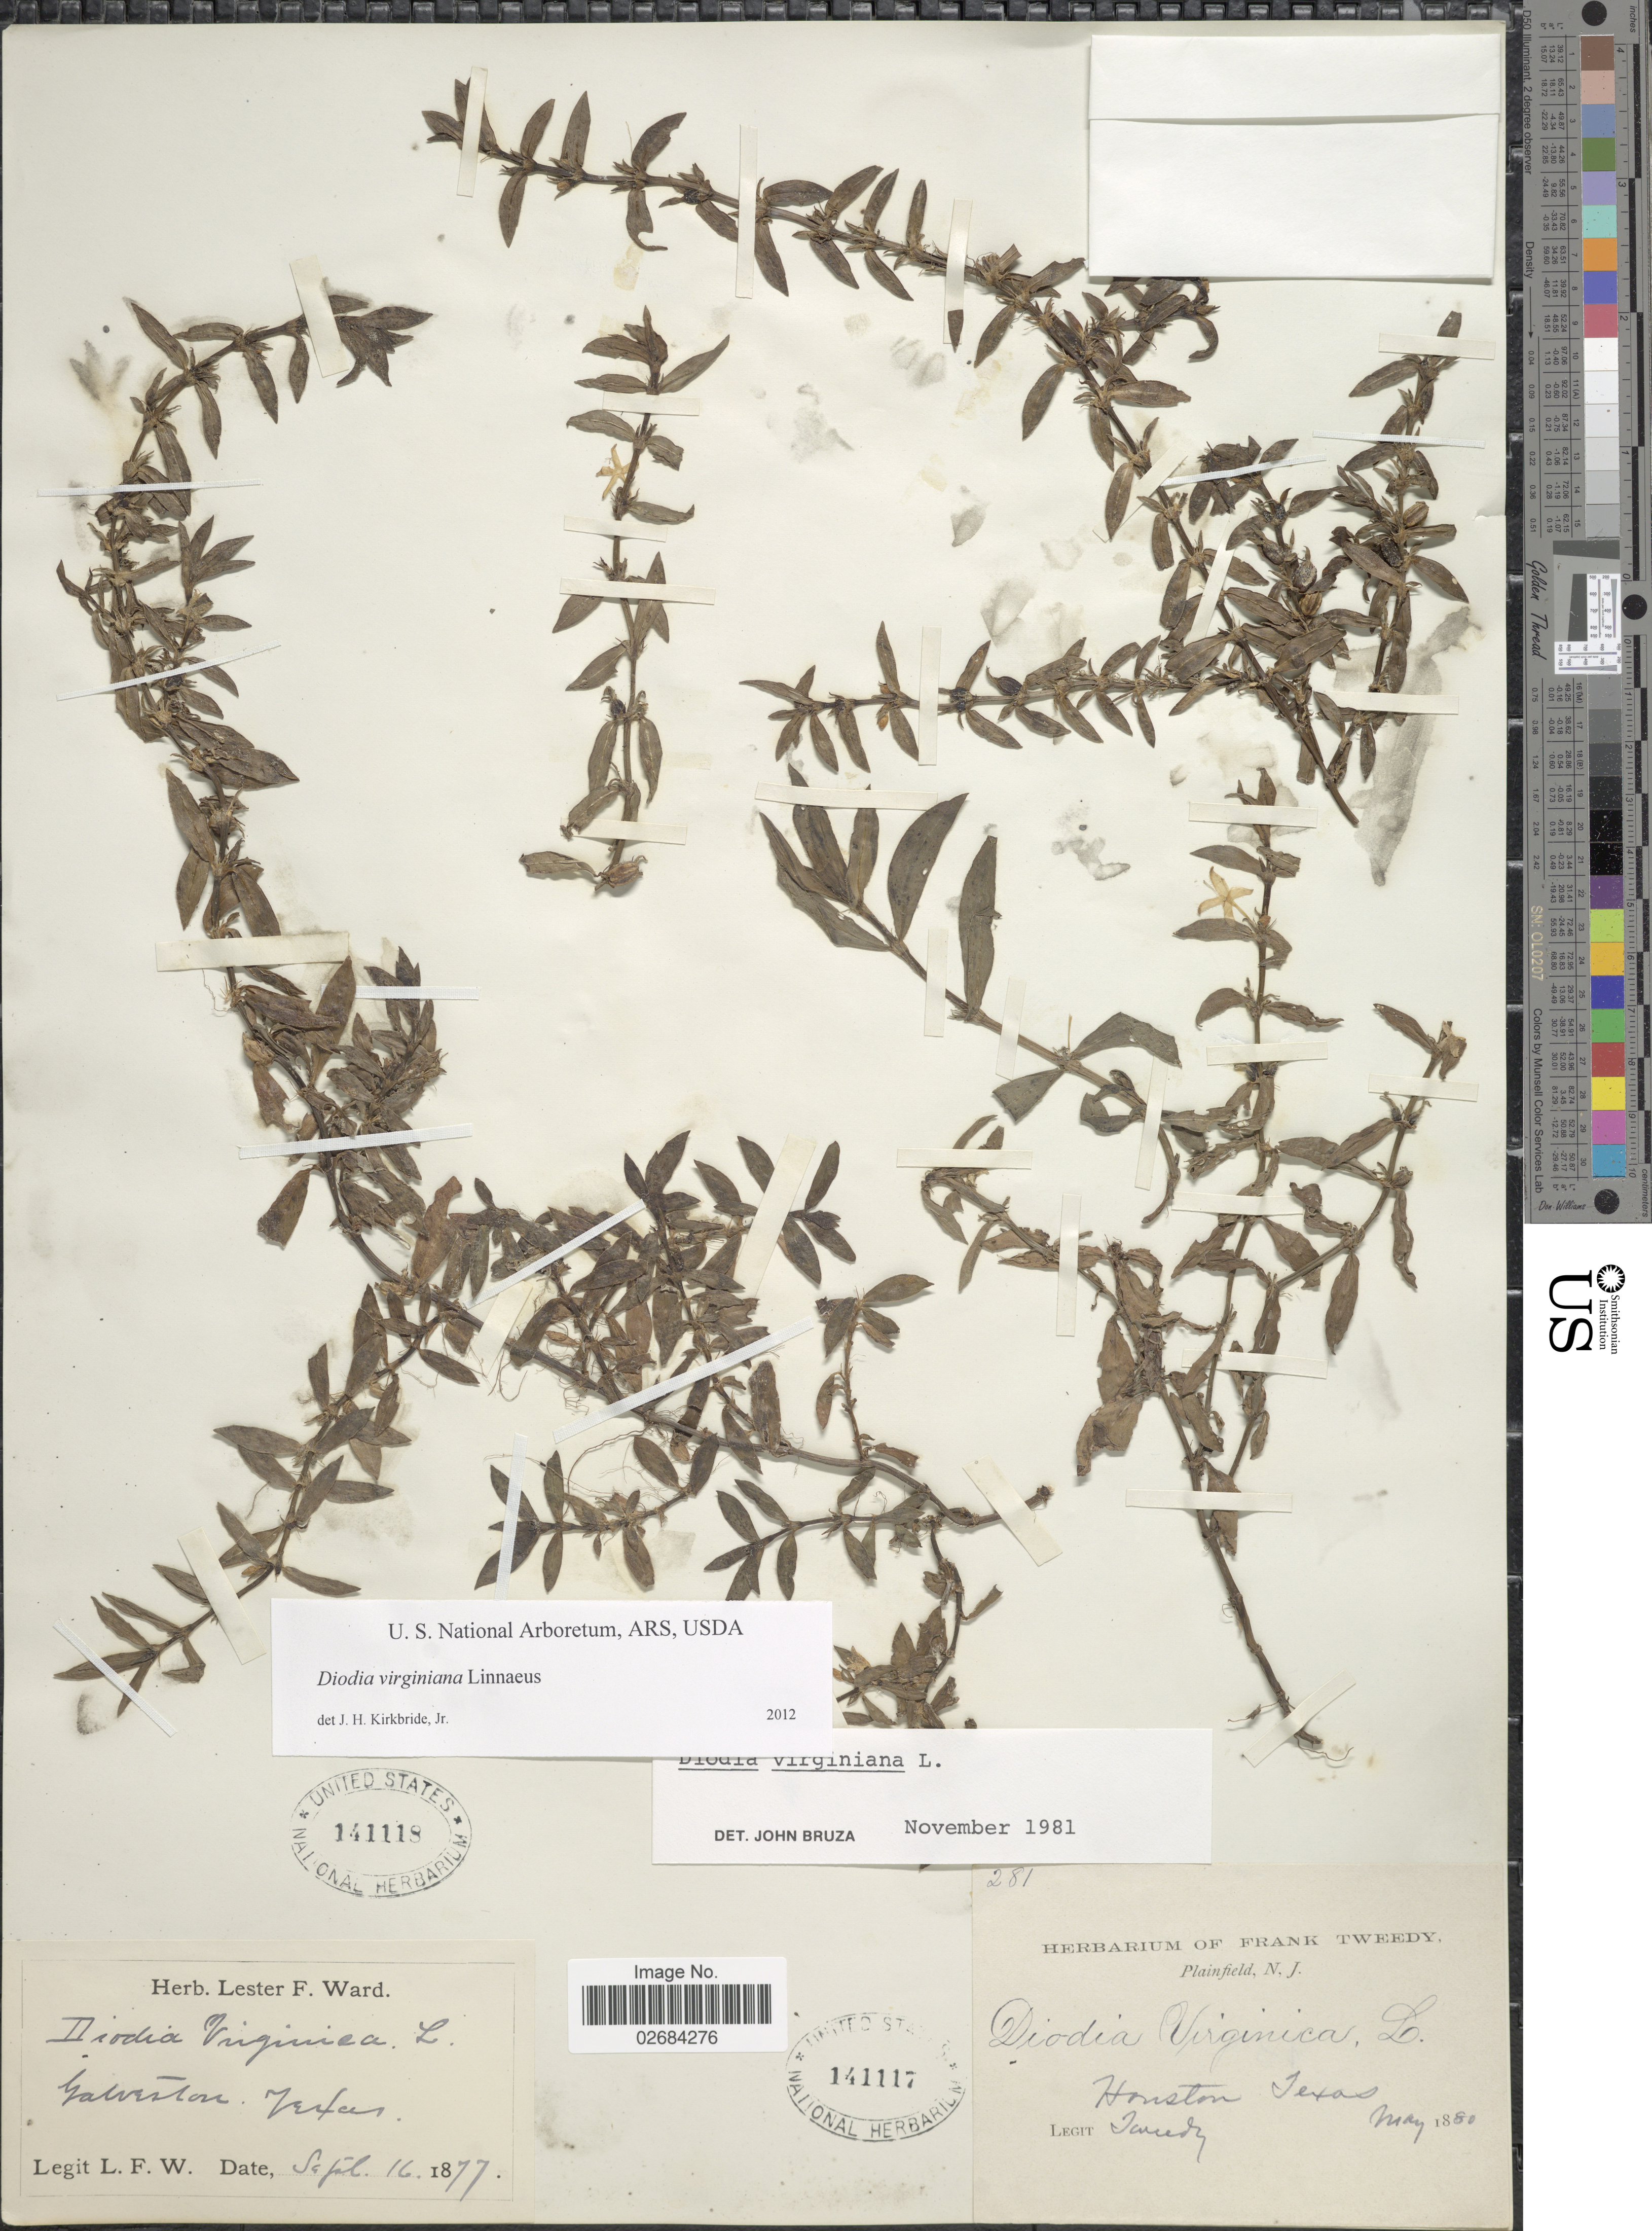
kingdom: Plantae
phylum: Tracheophyta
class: Magnoliopsida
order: Gentianales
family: Rubiaceae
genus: Diodia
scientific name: Diodia virginiana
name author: L.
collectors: L. F. Ward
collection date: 1877-09-16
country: United States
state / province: Texas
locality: Galveston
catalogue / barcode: US 141118-2